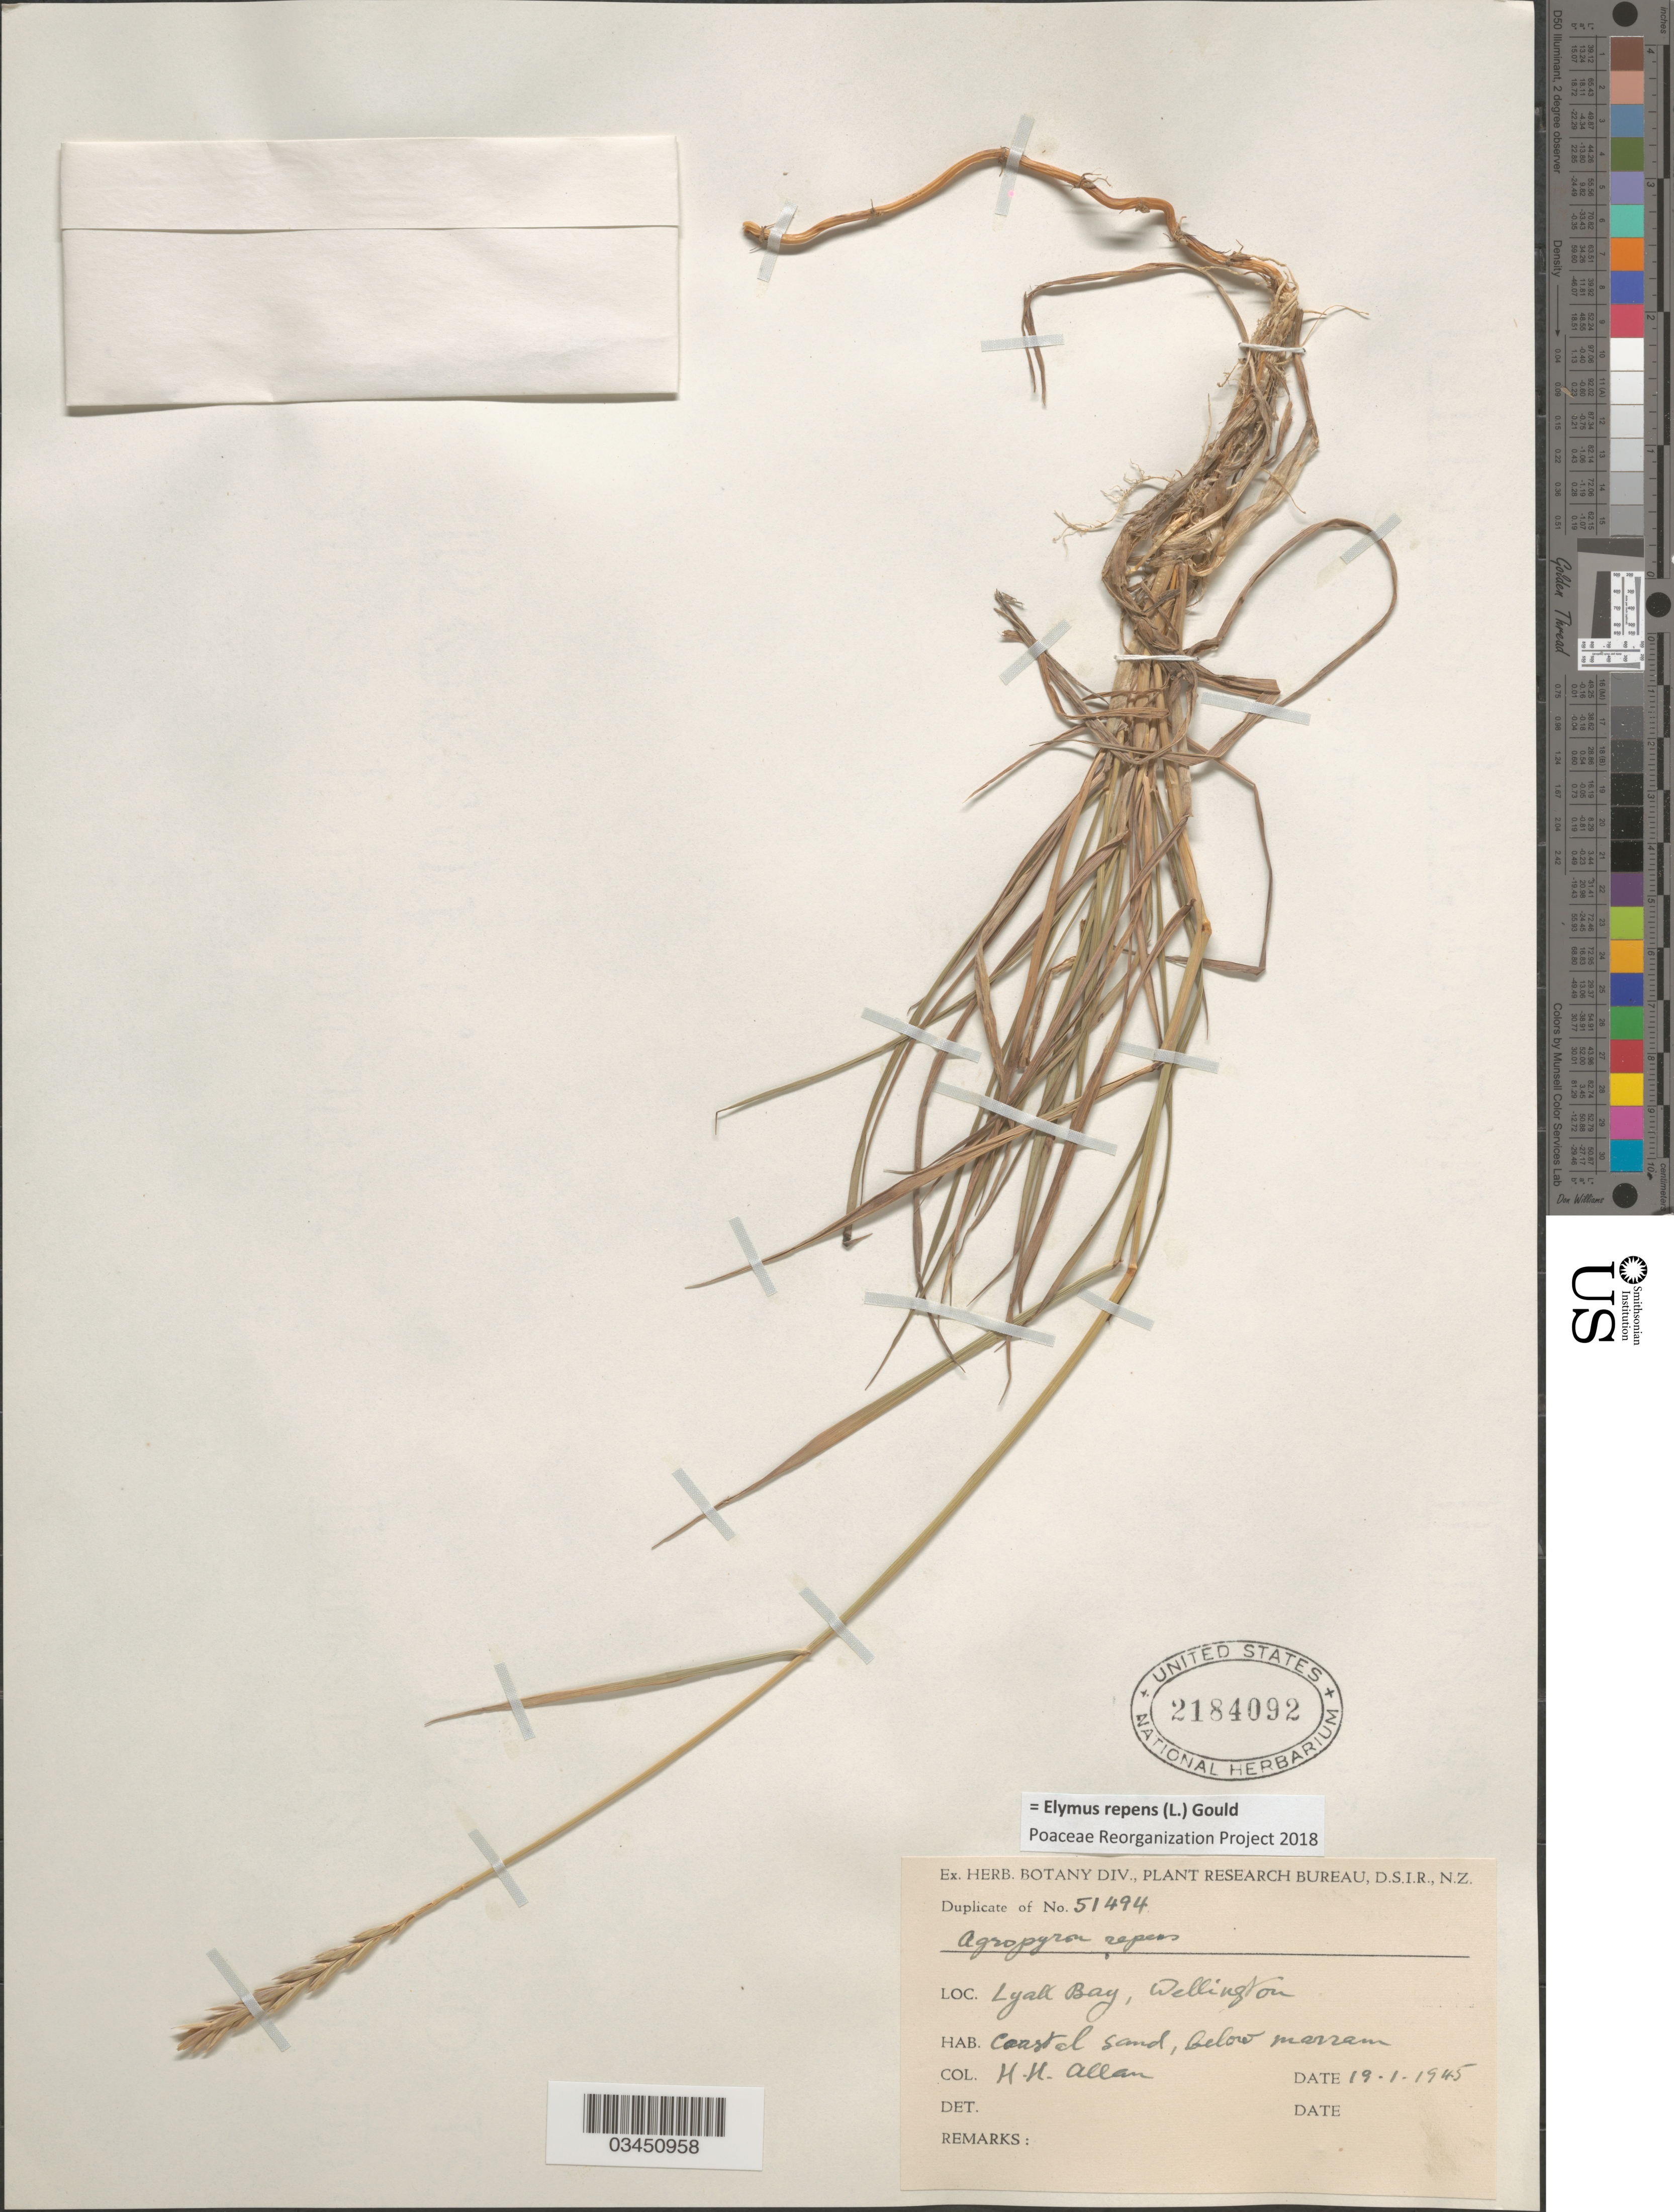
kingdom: Plantae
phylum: Tracheophyta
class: Liliopsida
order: Poales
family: Poaceae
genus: Elymus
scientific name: Elymus repens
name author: (L.) Gould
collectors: H. Allan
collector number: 51494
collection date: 1945-01-19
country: New Zealand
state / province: Wellington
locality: Lyall Bay.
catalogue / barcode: US 2184092